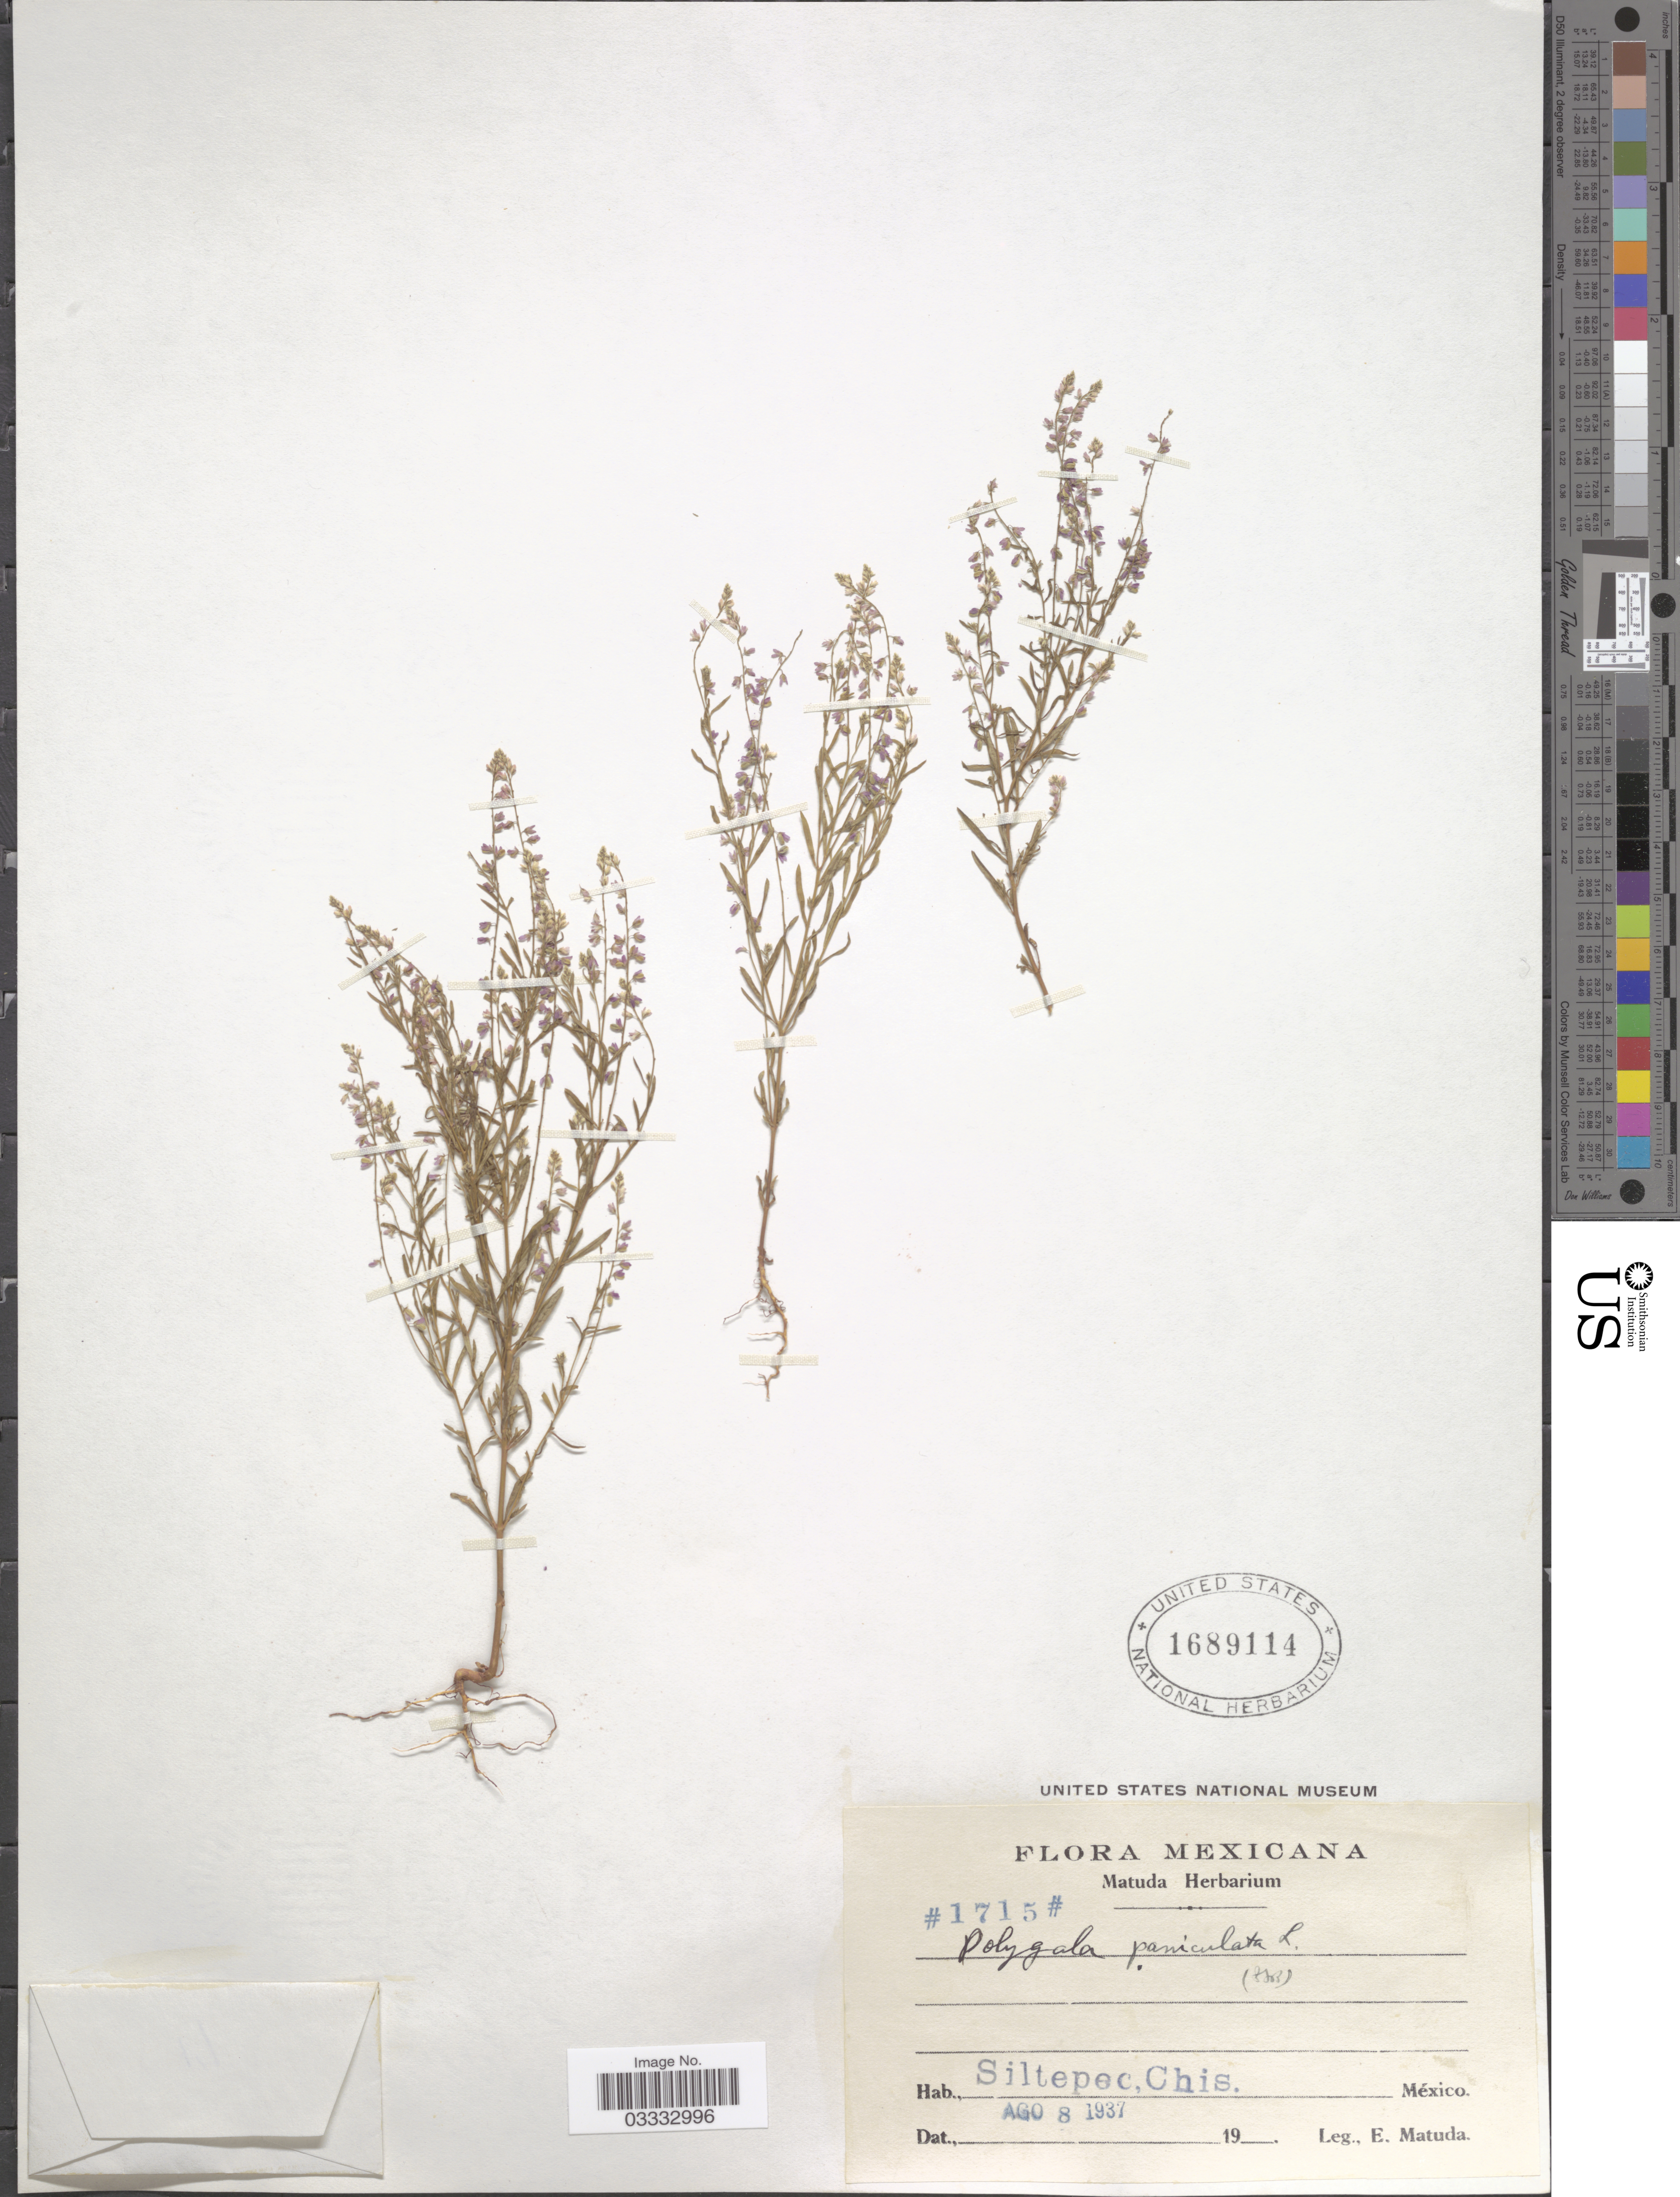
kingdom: Plantae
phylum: Tracheophyta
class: Magnoliopsida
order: Fabales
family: Polygalaceae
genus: Polygala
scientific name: Polygala paniculata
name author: L.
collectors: E. Matuda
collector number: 1715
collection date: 1937-08-08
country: Mexico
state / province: Chiapas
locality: Siltepec.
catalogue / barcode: US 1689114